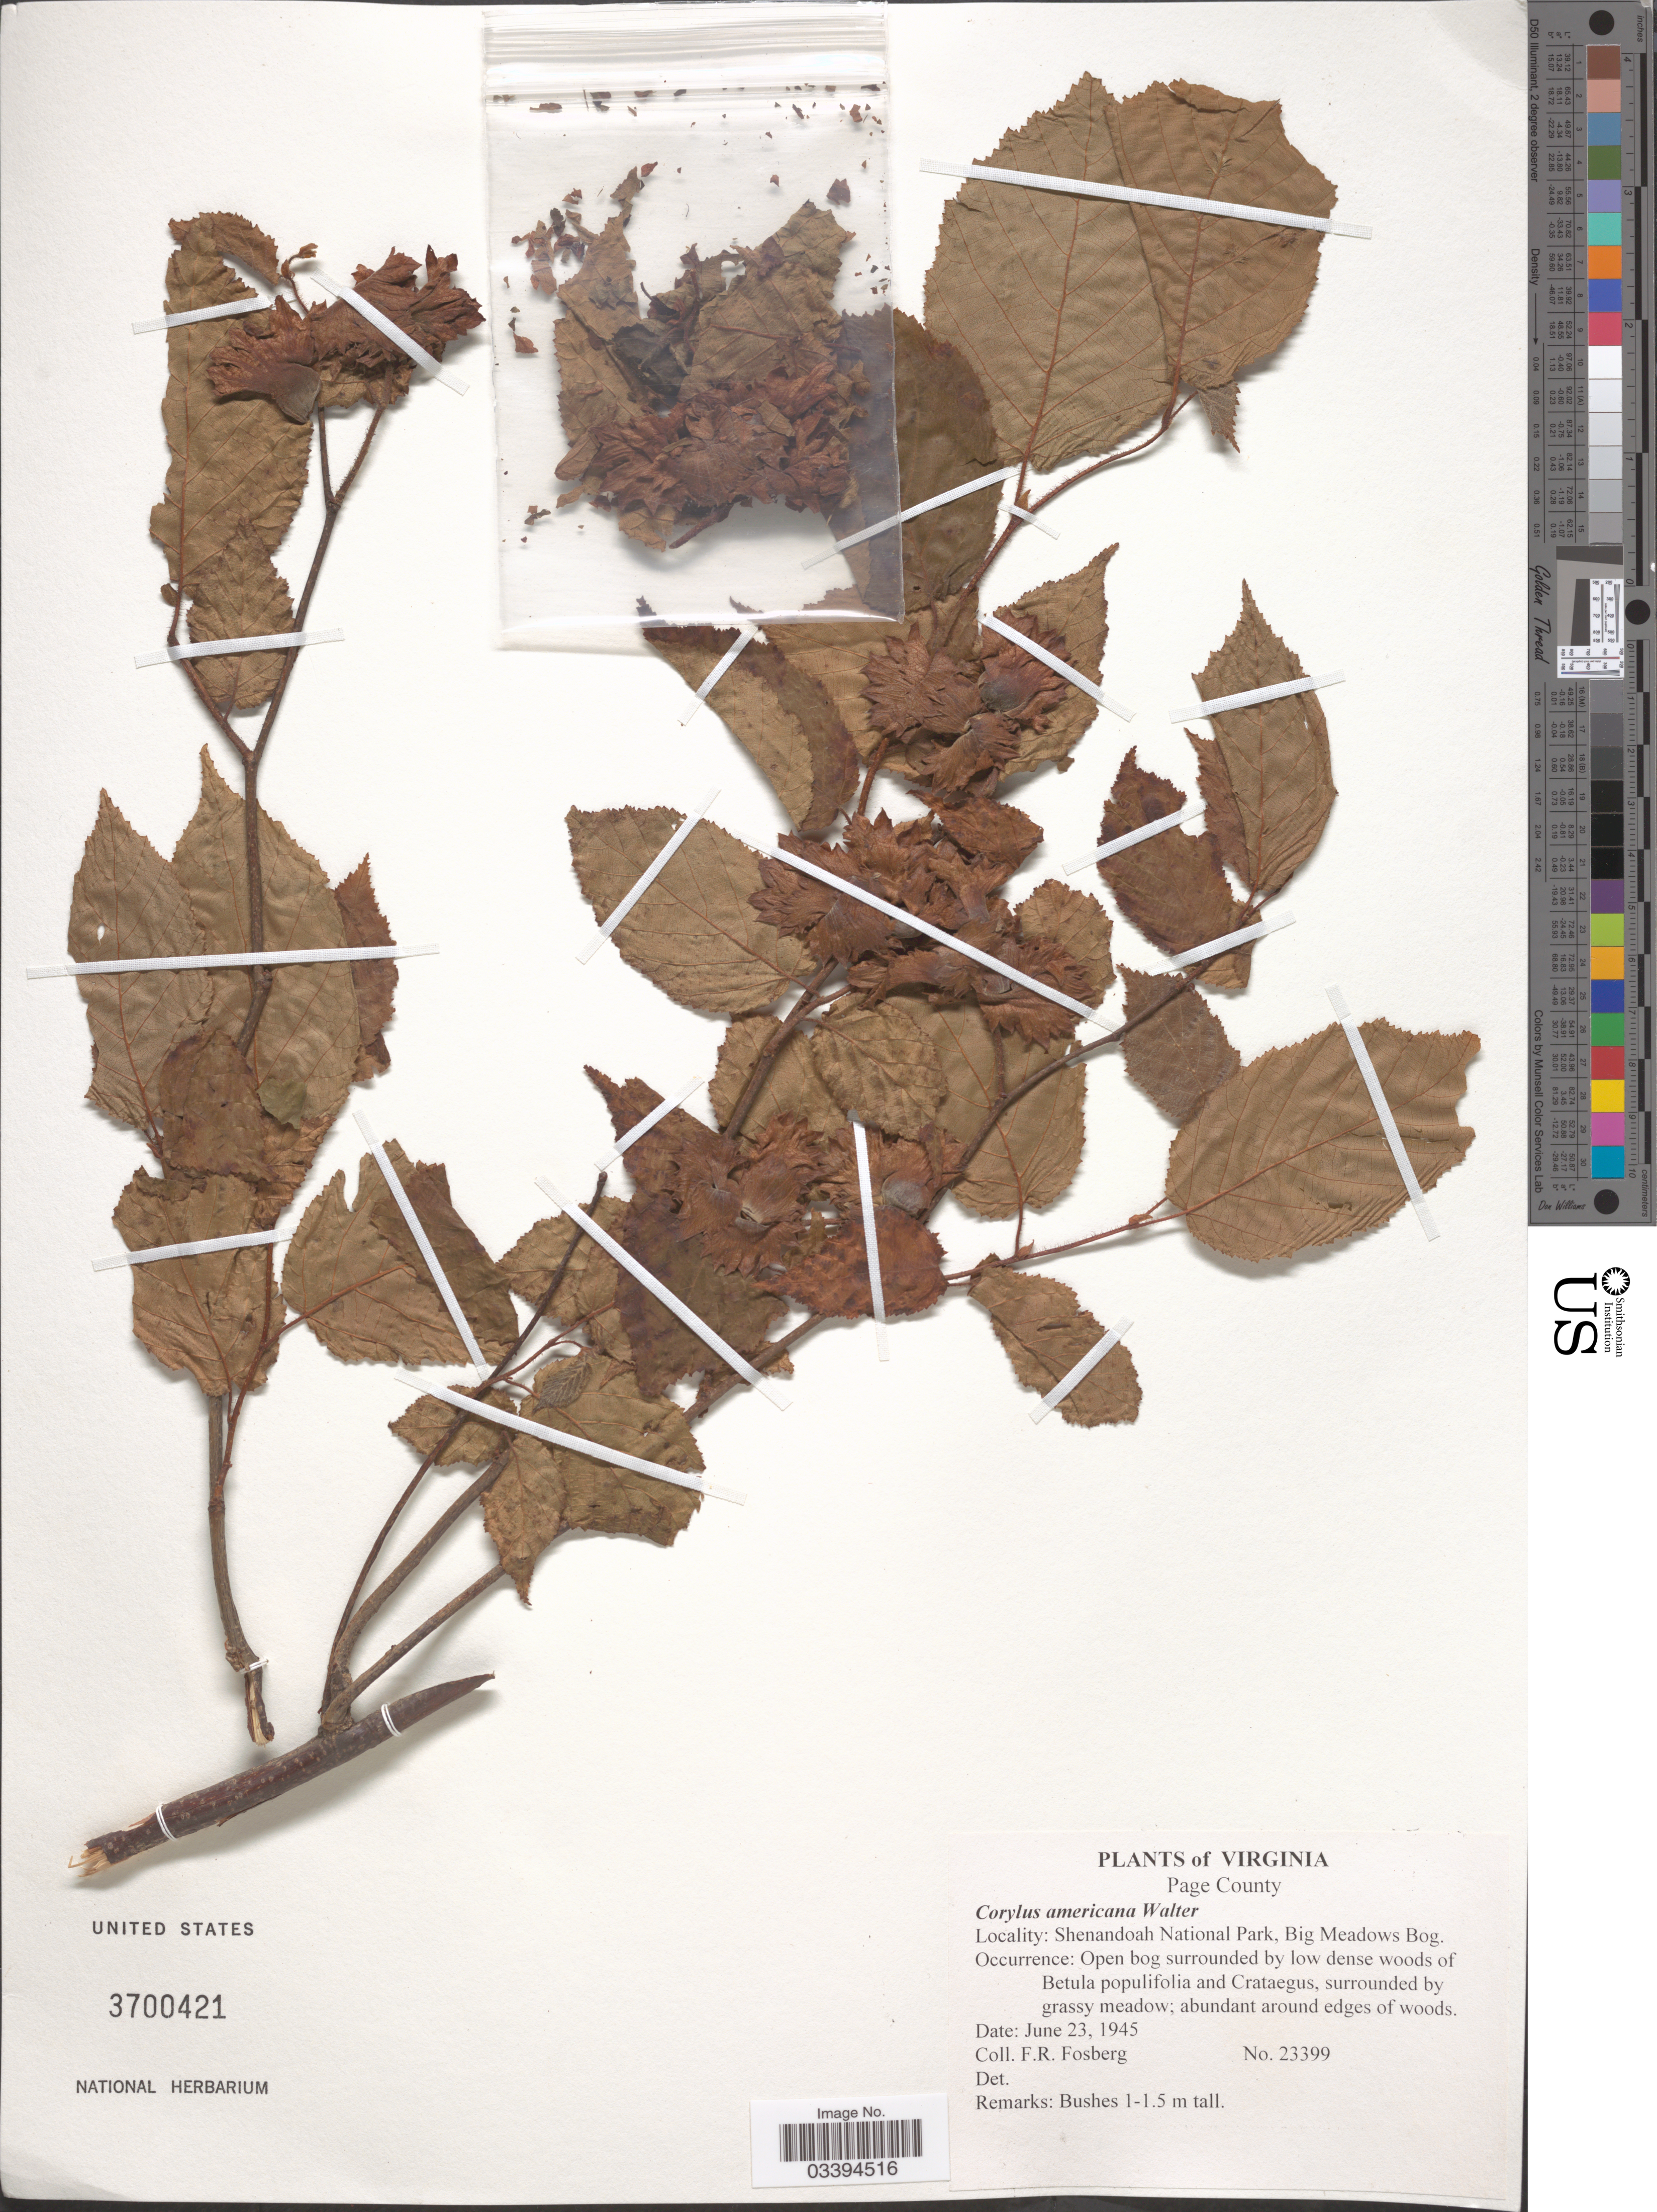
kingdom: Plantae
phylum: Tracheophyta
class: Magnoliopsida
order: Fagales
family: Betulaceae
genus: Corylus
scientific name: Corylus americana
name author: Walter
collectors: F. R. Fosberg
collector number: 23399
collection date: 1945-06-23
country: United States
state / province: Virginia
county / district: Page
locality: Shenandoah National Park, Big Meadows Bog.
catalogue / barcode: US 3700421